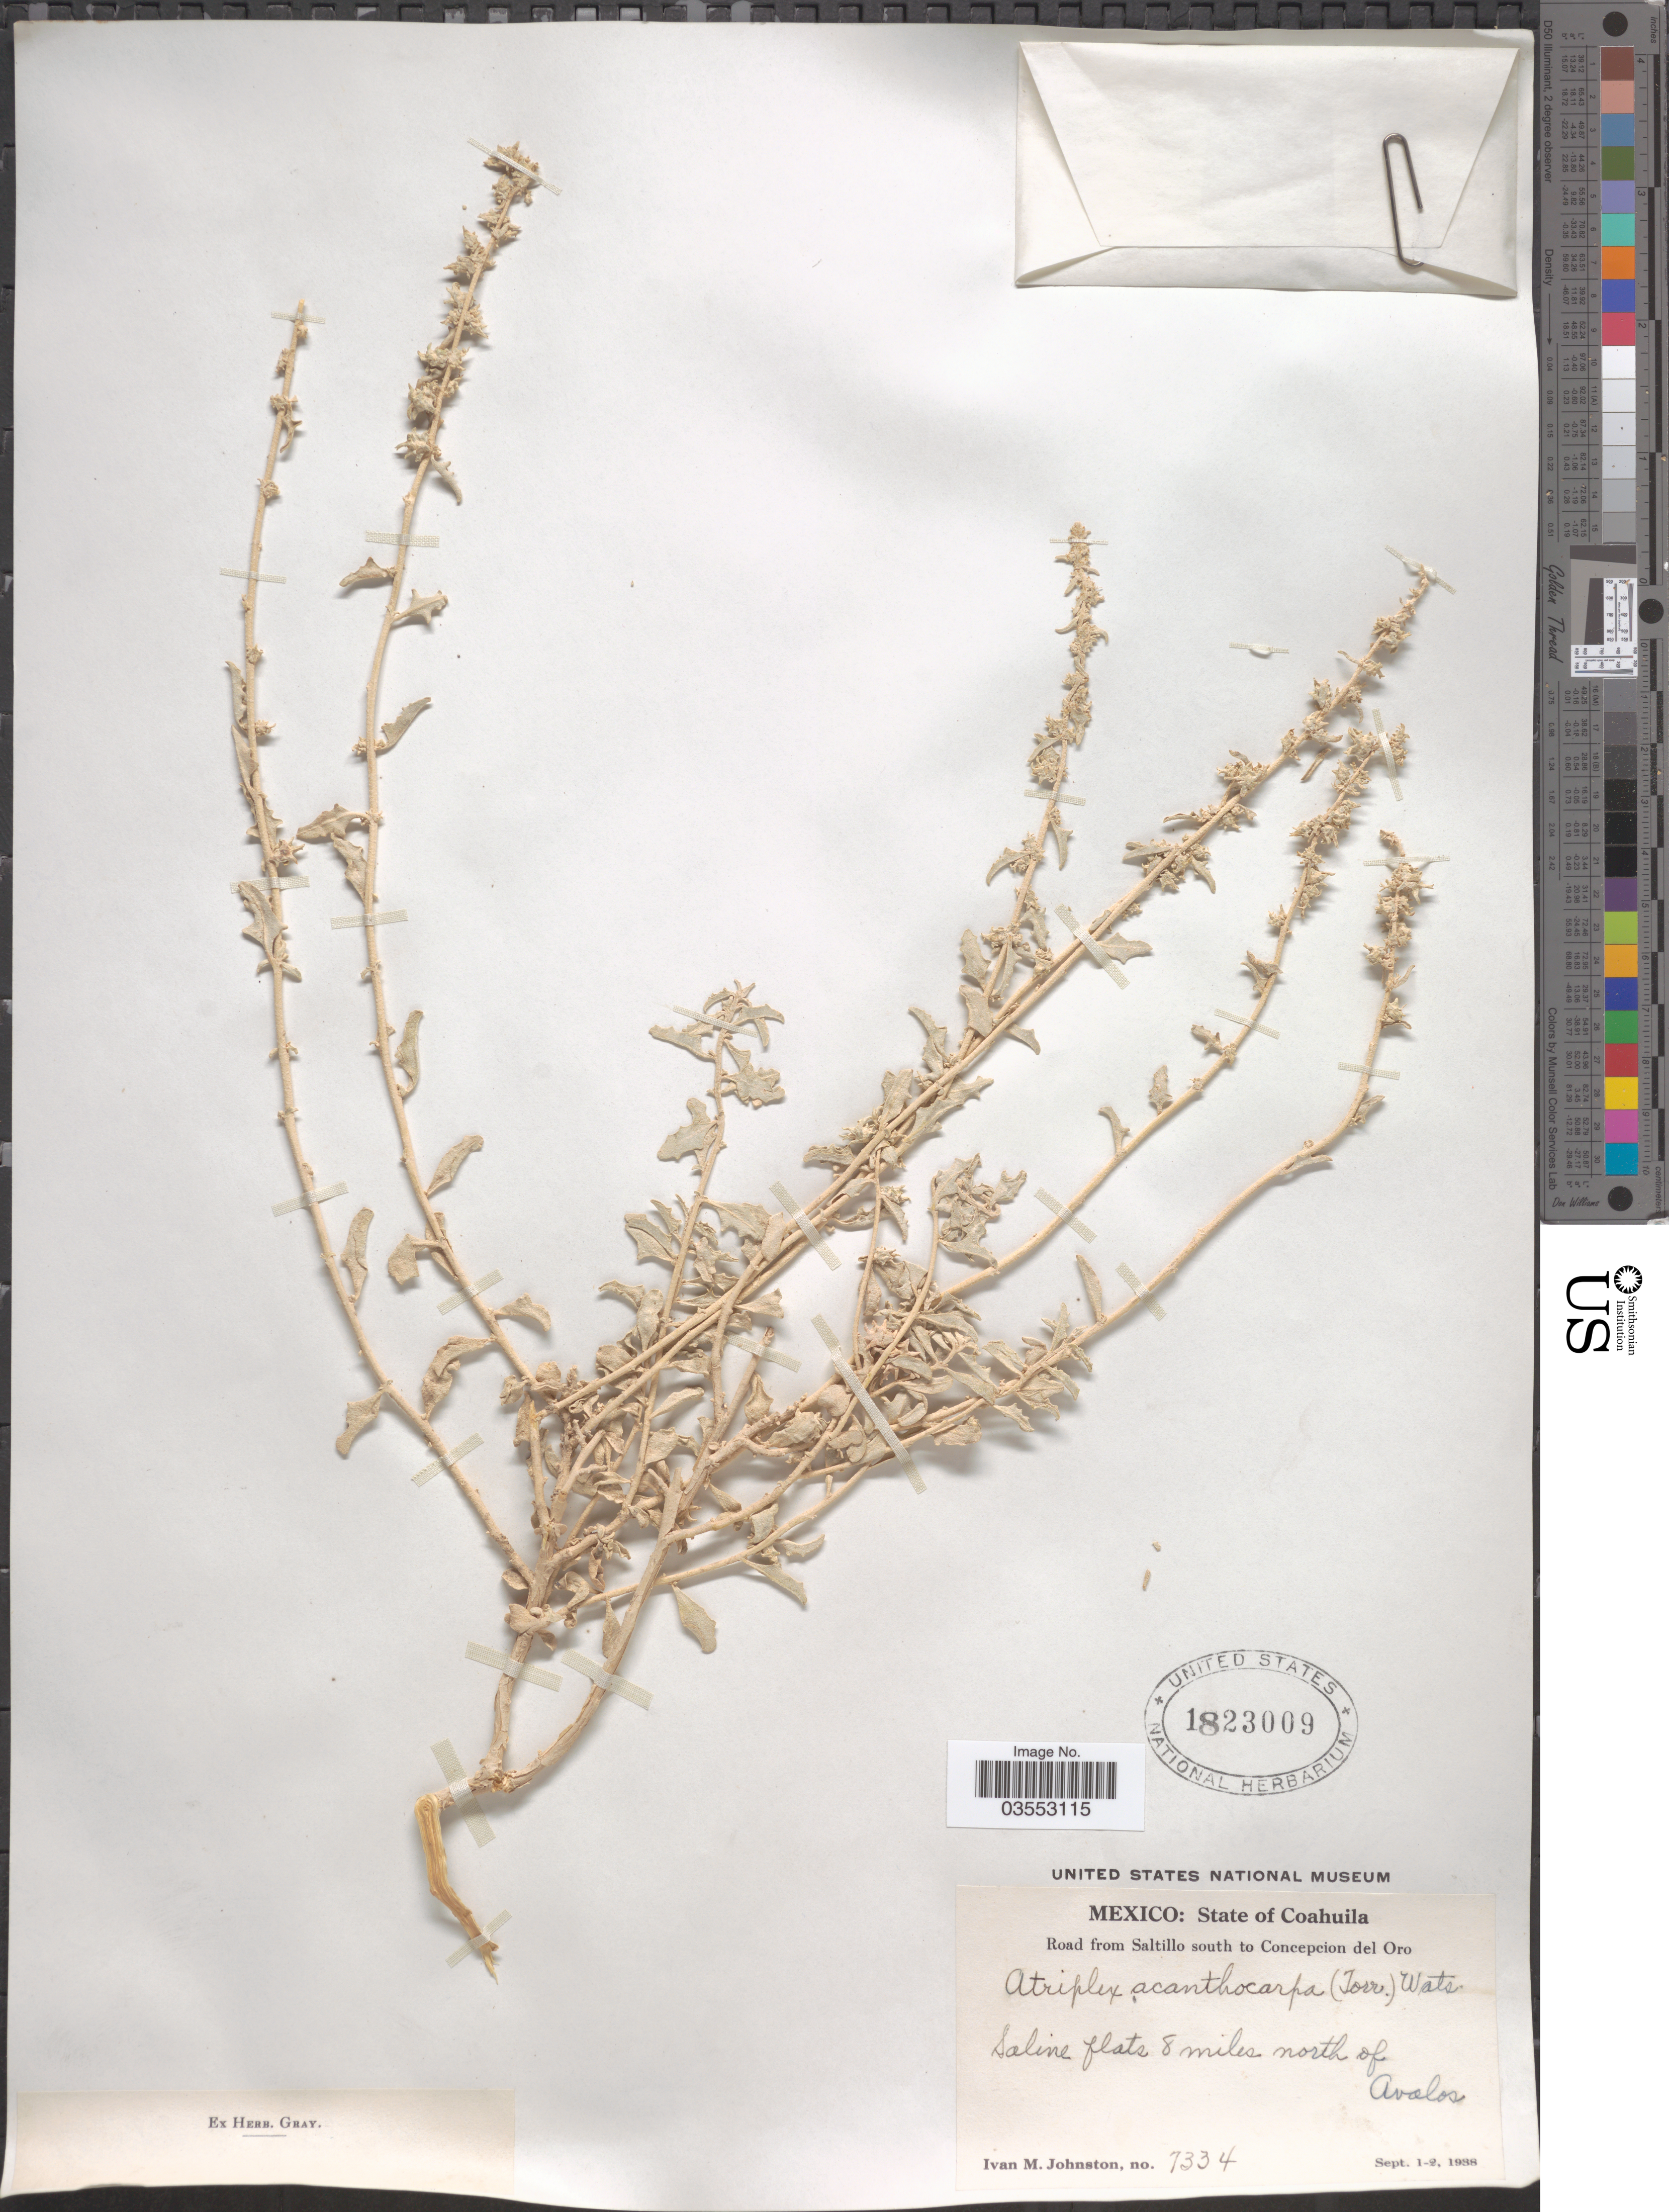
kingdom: Plantae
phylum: Tracheophyta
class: Magnoliopsida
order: Caryophyllales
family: Amaranthaceae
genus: Atriplex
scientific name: Atriplex acanthocarpa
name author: (Torr.) S. Watson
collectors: I.M. Johnston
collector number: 7334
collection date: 1938-09-01/1938-09-02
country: Mexico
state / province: Coahuila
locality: Road from Saltillo south to Concepcion del Oro. Saline flats 8 miles north of Avalos.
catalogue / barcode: US 1823009